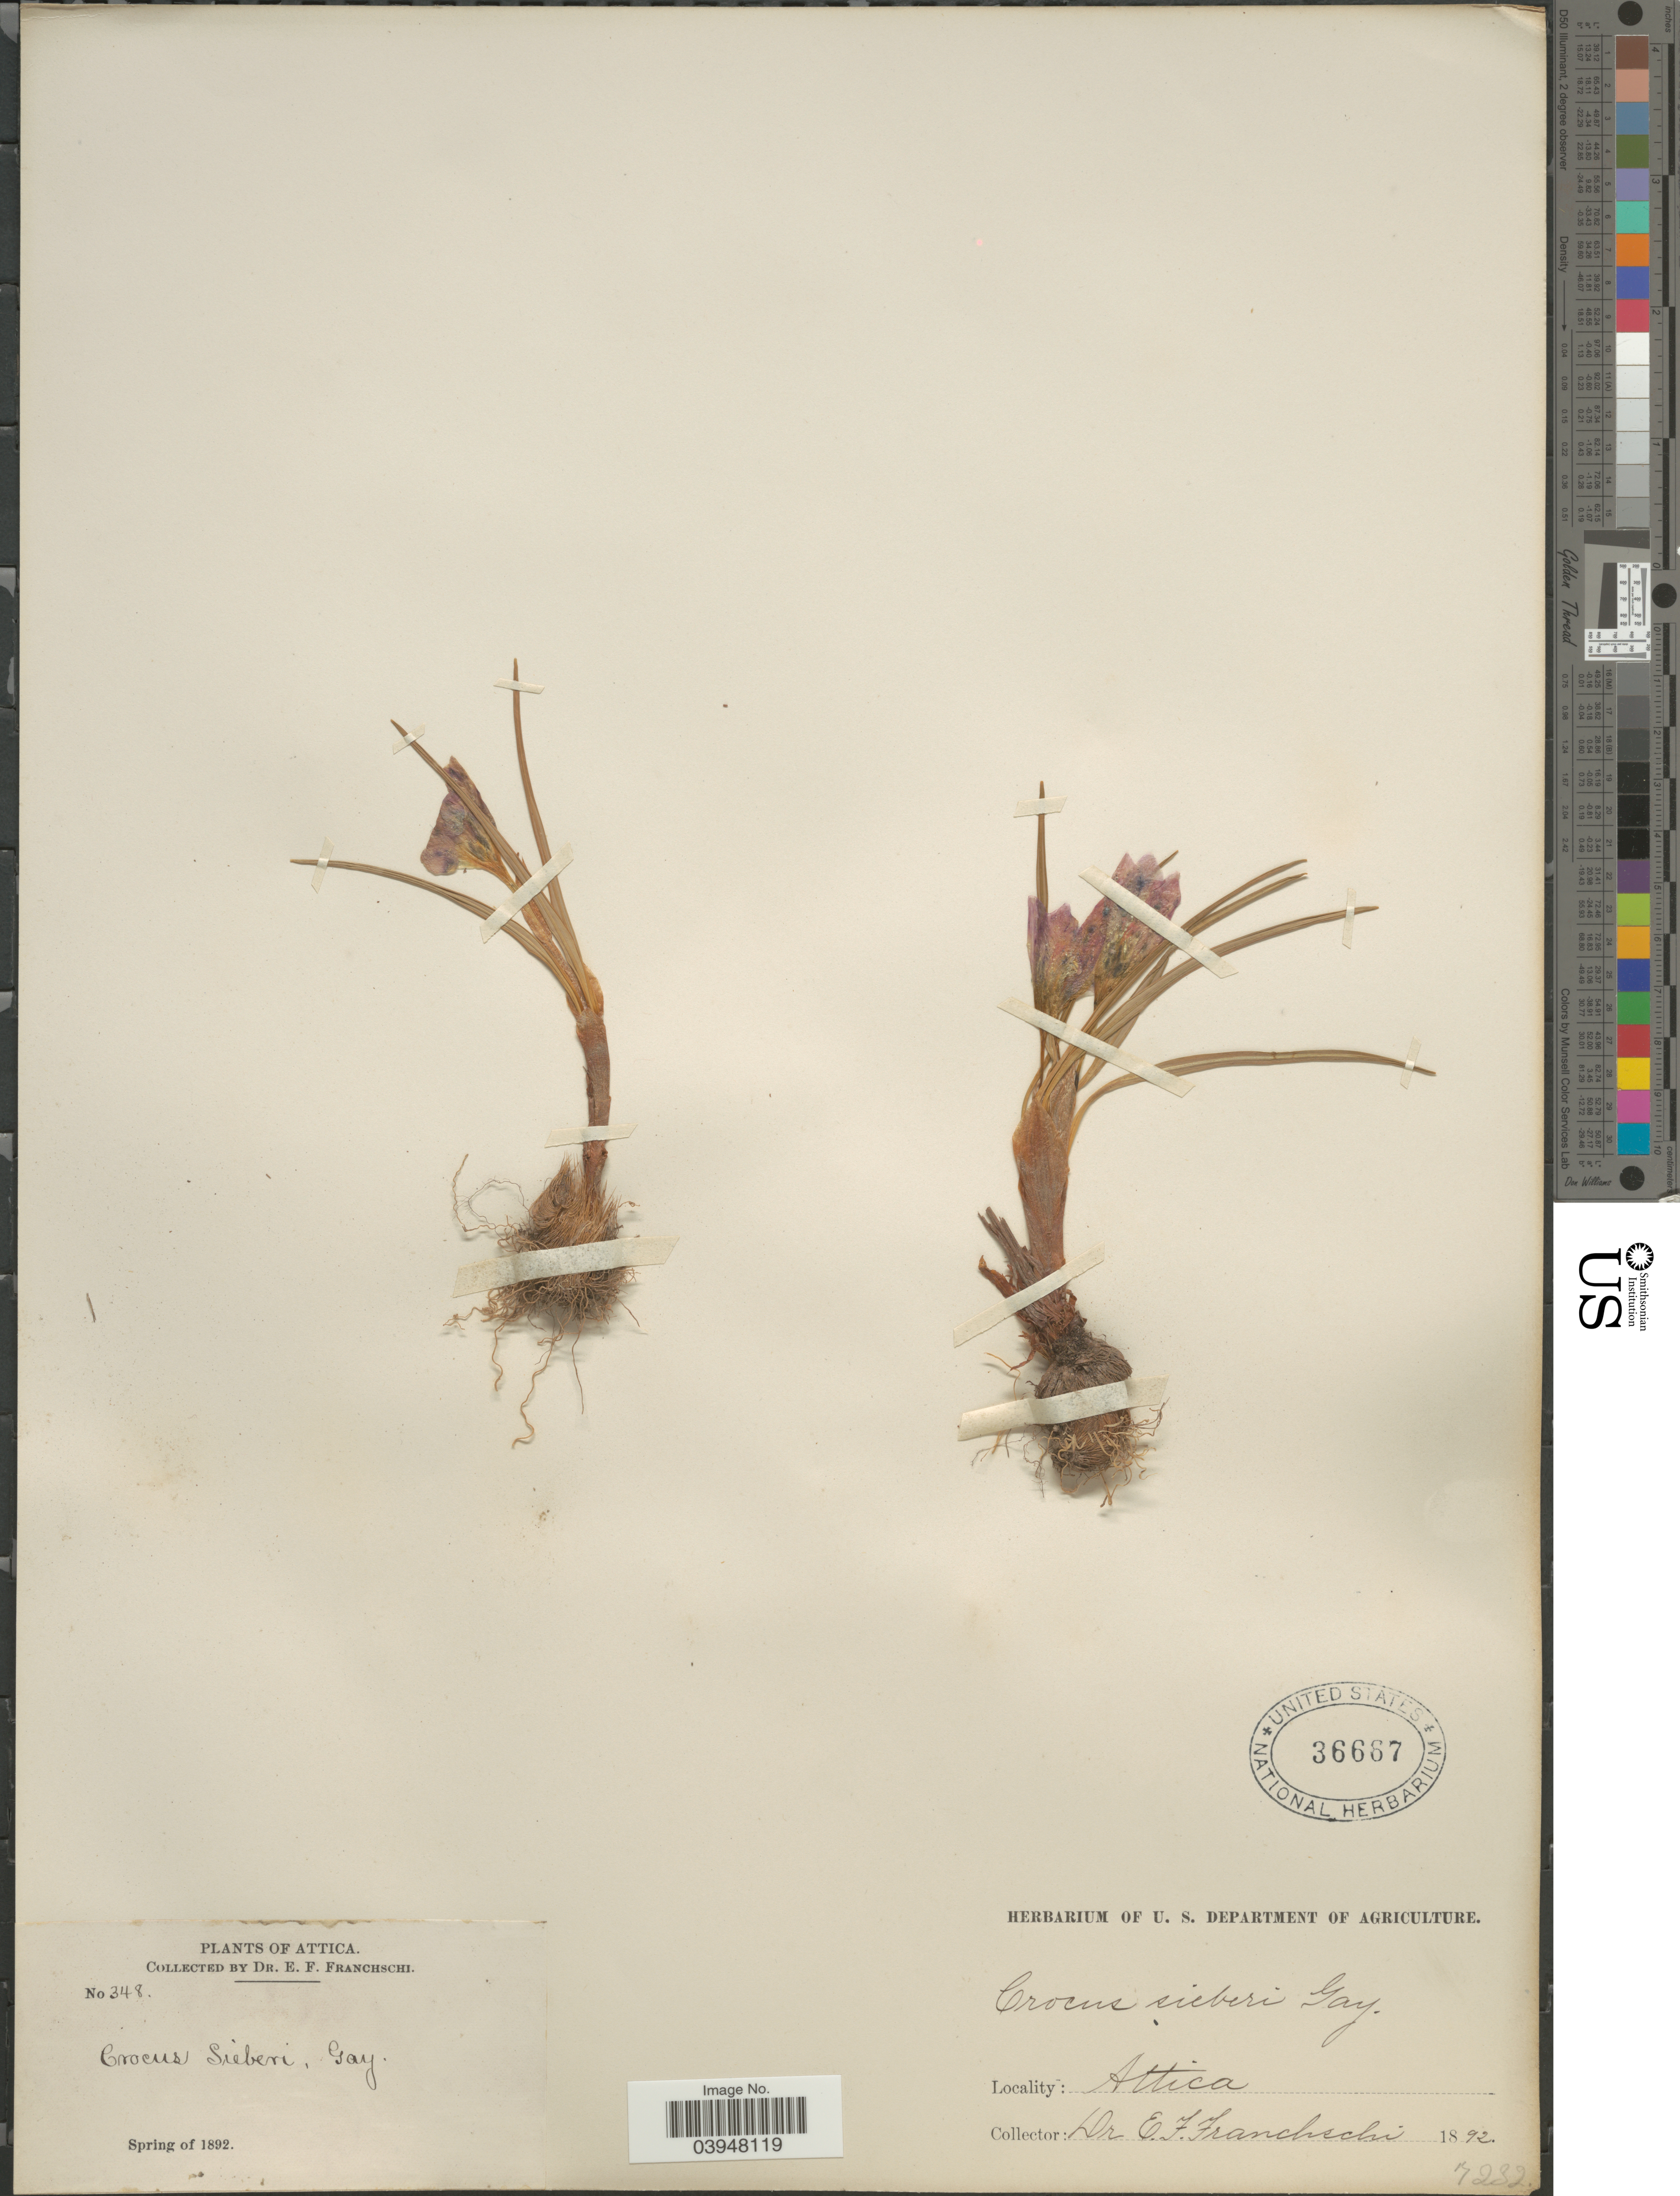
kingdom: Plantae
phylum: Tracheophyta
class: Liliopsida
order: Asparagales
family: Iridaceae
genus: Crocus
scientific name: Crocus sieberi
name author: J. Gay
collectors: E. Franchschi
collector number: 348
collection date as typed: Spring of 1892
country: Greece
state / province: Attica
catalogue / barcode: US 36667